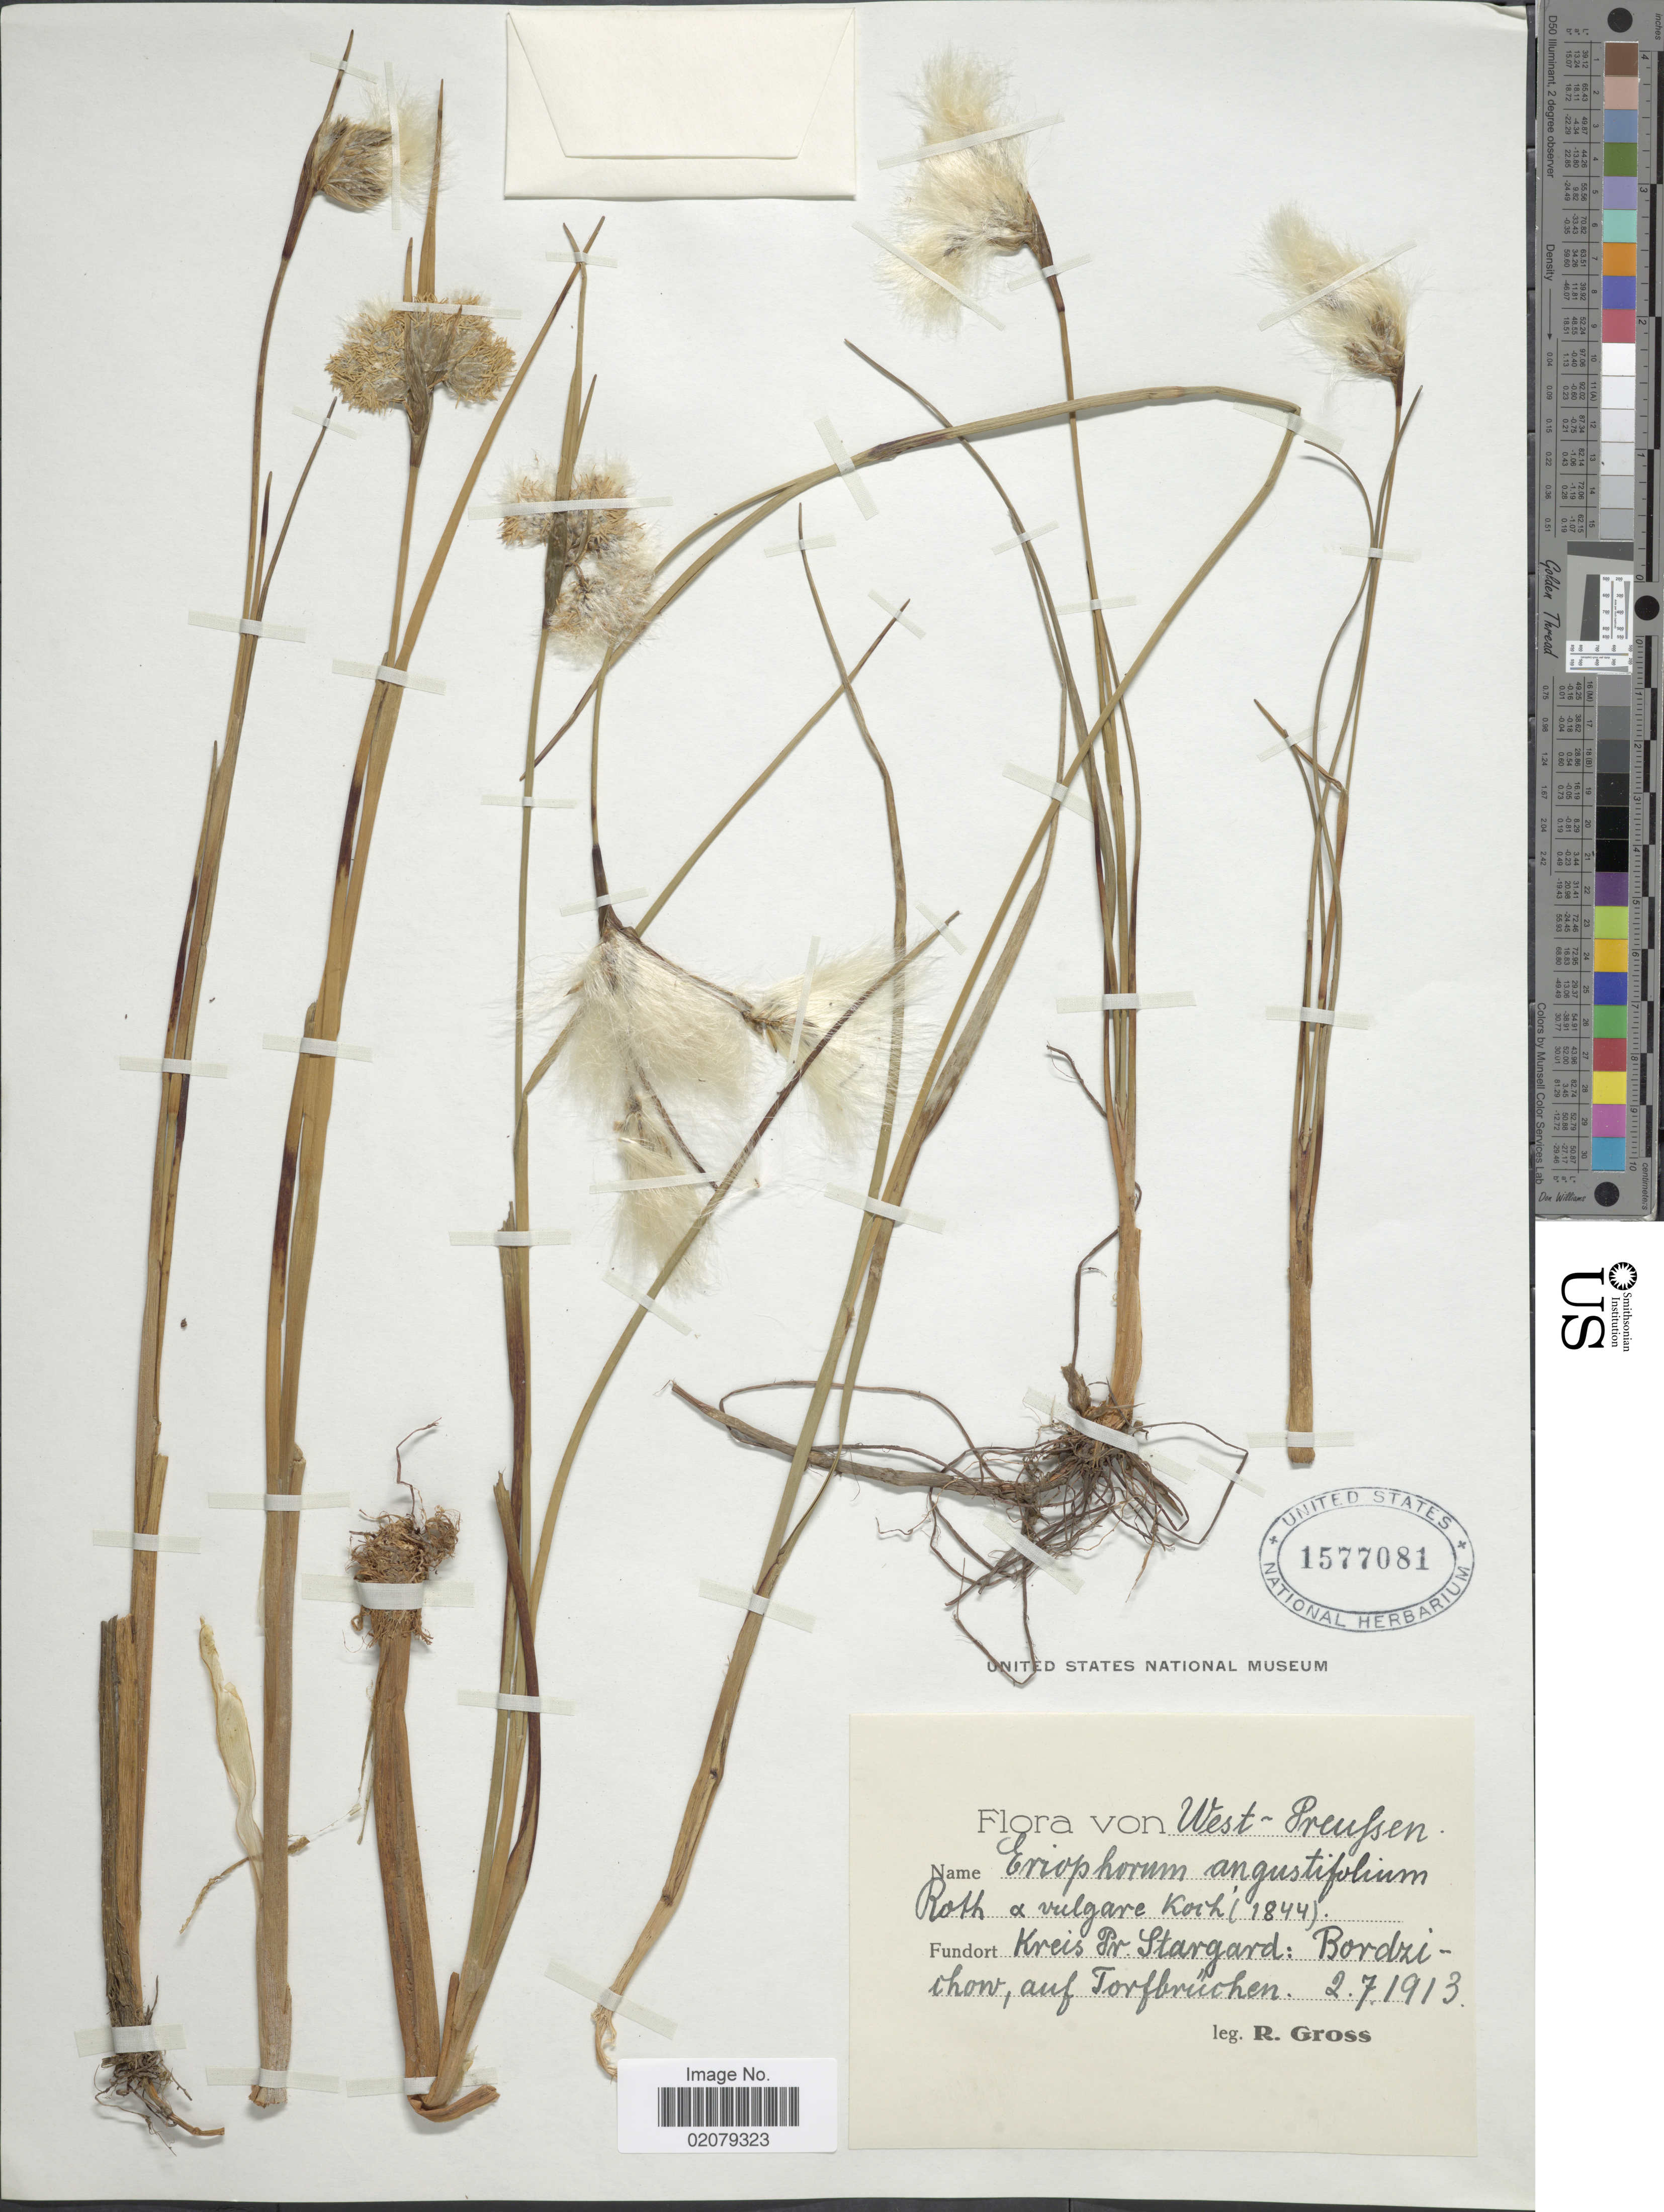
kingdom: Plantae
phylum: Tracheophyta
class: Liliopsida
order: Poales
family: Cyperaceae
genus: Eriophorum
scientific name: Eriophorum angustifolium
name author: Honck.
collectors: R. Gross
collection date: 1913-07-02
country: Poland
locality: West-Preussen, Kreis Pr. Stargard: Bordzishow, auf Torfbruchen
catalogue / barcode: US 1577081